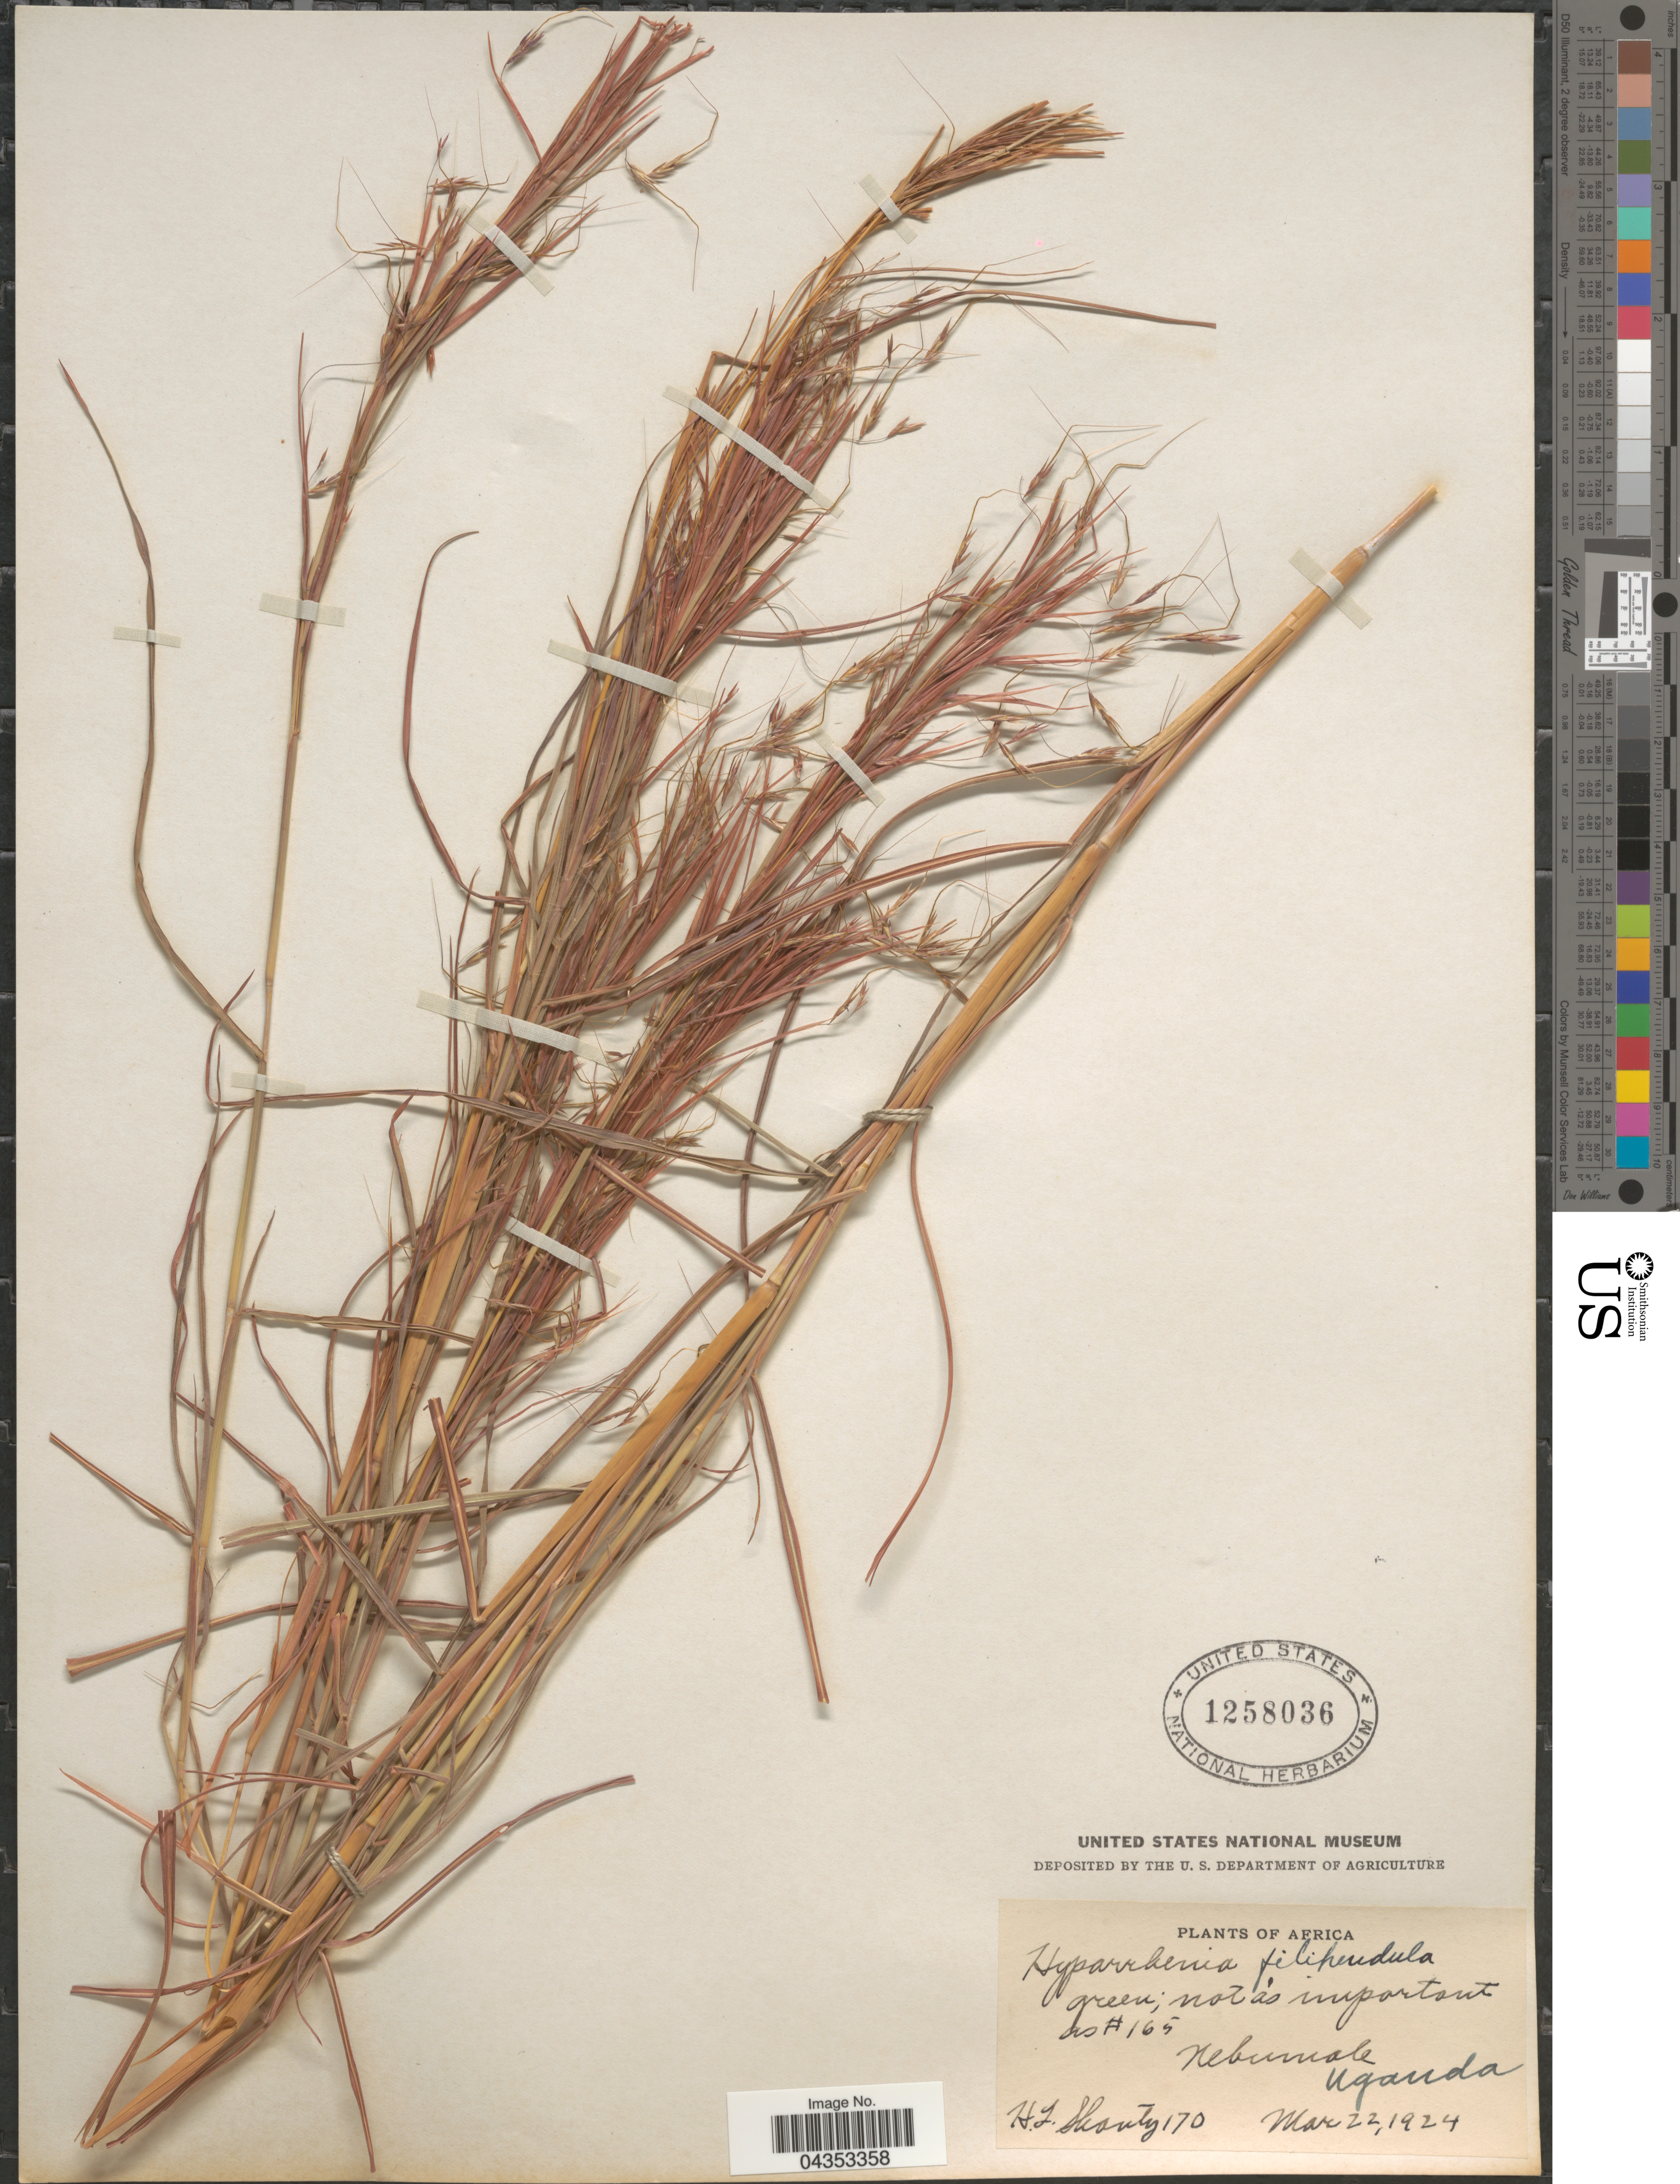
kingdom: Plantae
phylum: Tracheophyta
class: Liliopsida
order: Poales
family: Poaceae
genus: Hyparrhenia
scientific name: Hyparrhenia filipendula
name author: (Hochr.) Stapf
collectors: H. Shantz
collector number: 170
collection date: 1924-03-22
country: Uganda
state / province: Central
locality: Nebumale.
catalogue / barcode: US 1258036